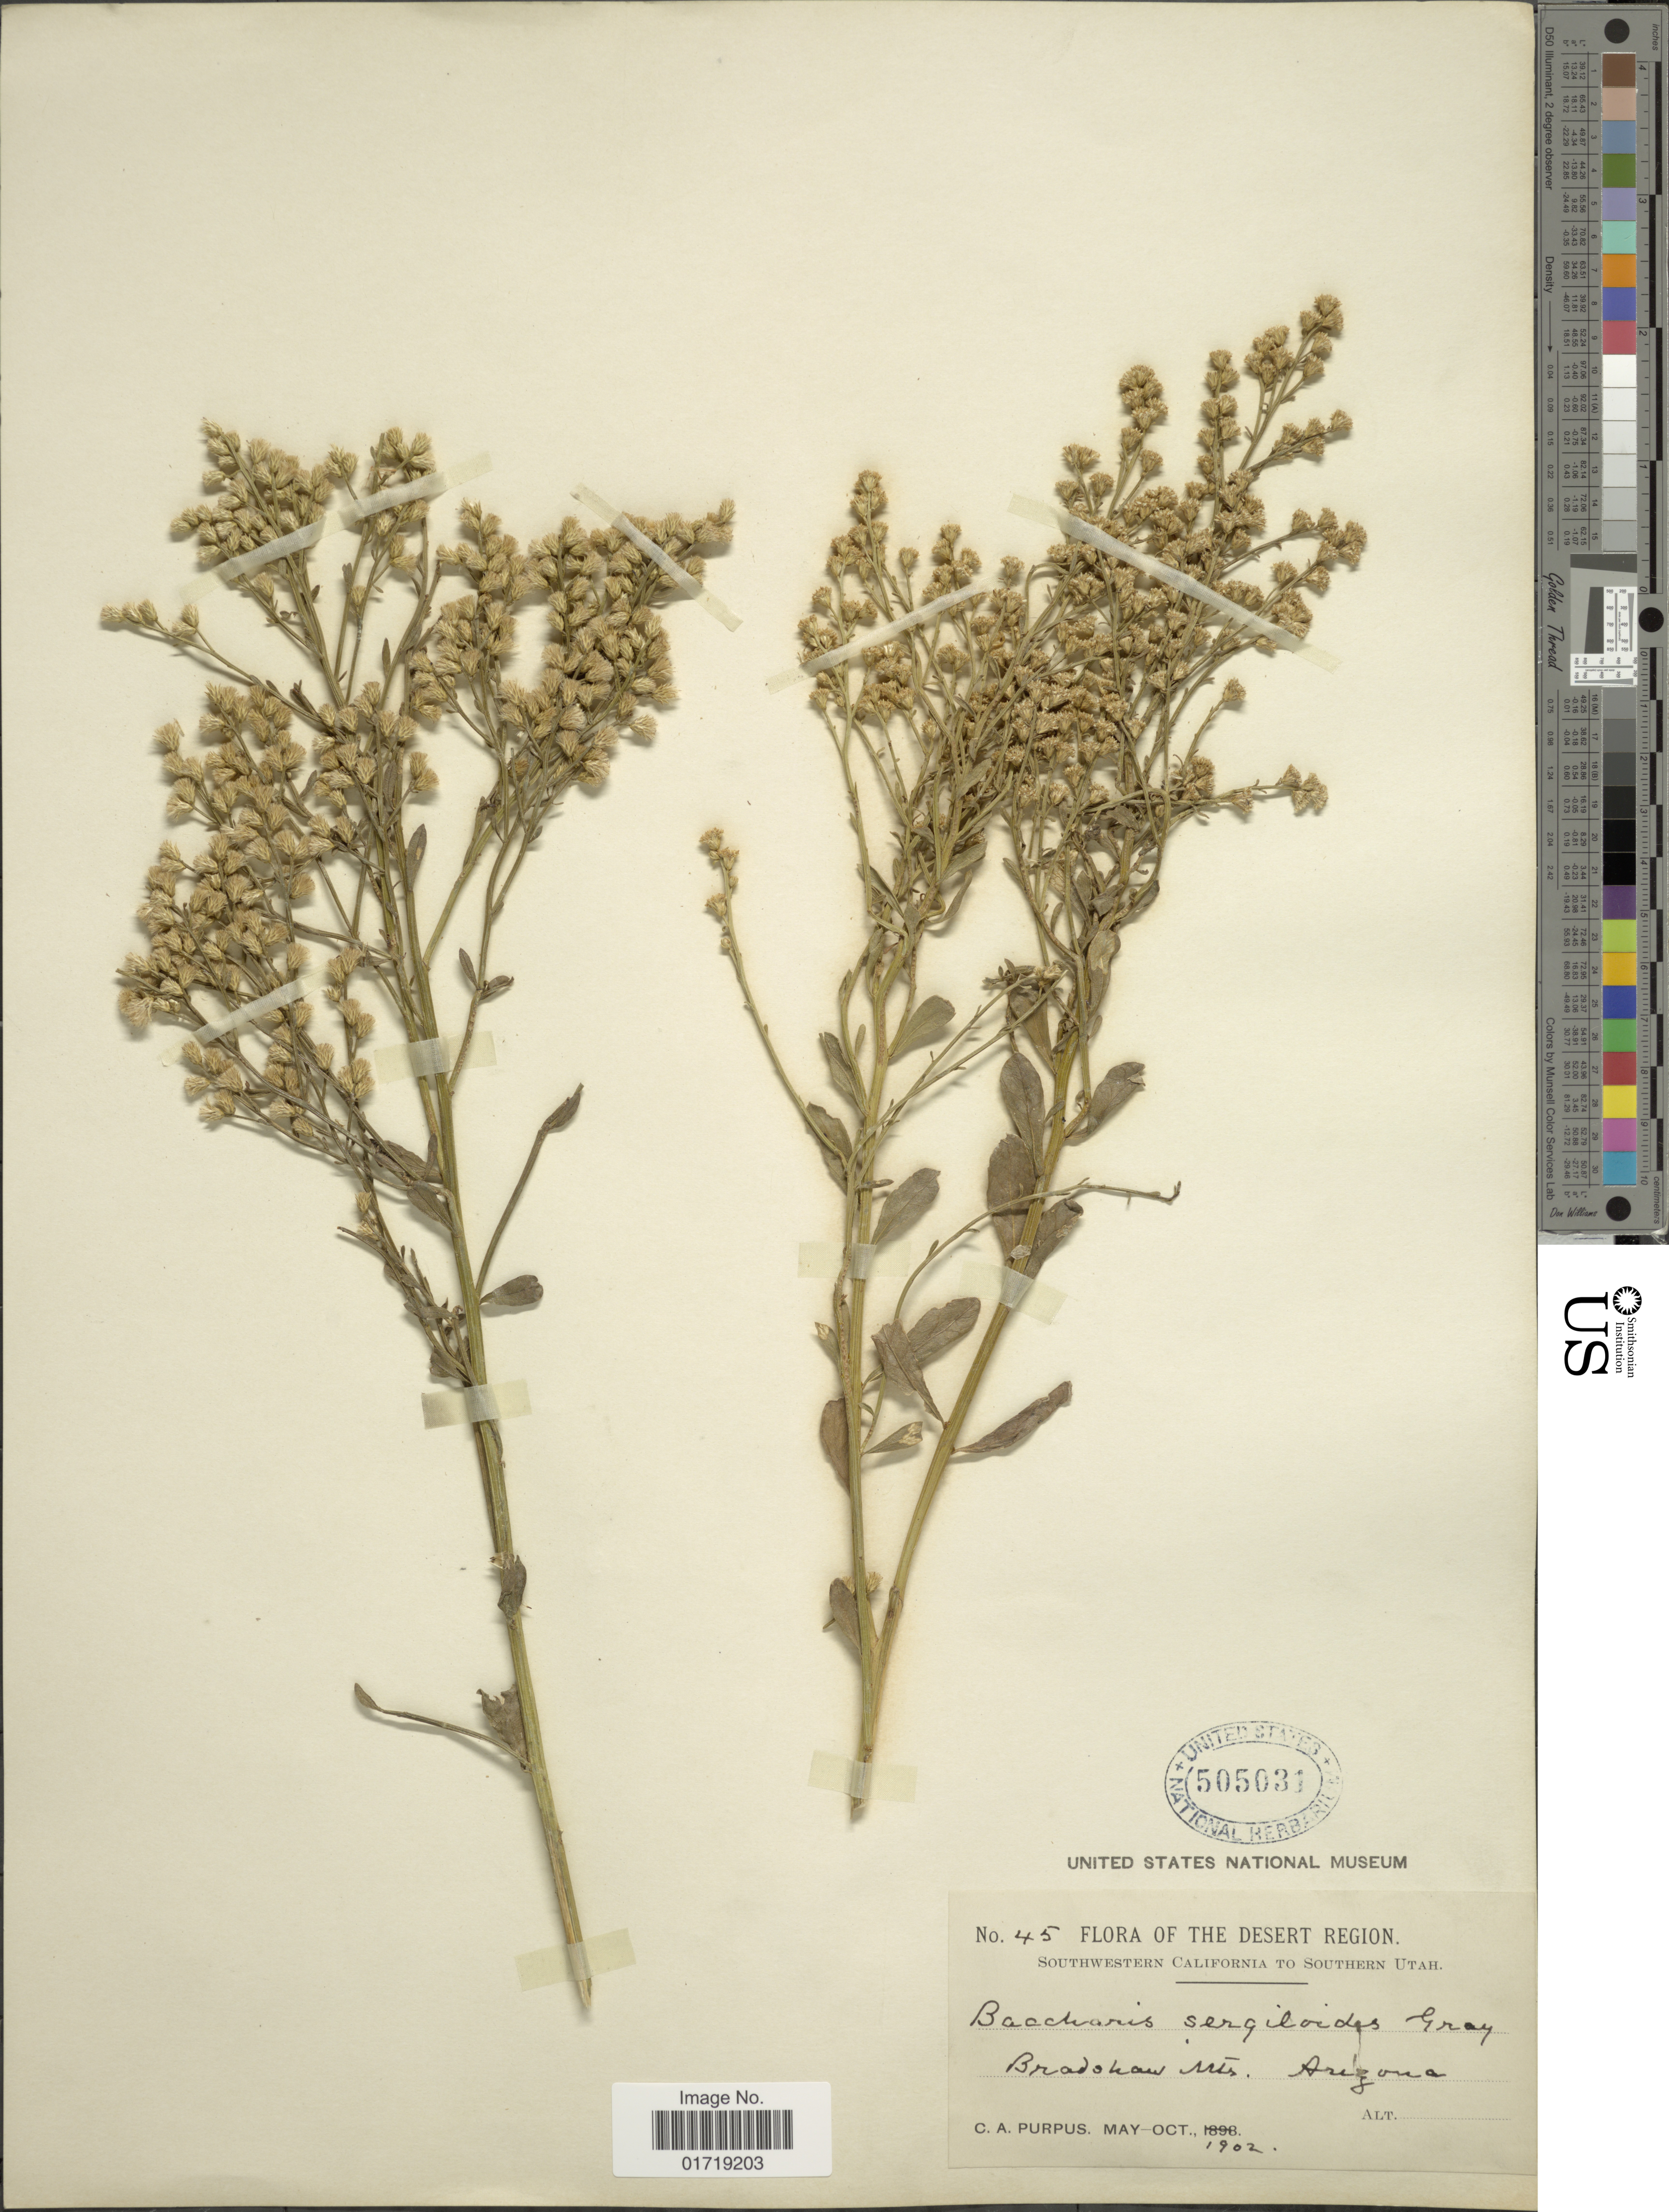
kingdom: Plantae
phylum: Tracheophyta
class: Magnoliopsida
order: Asterales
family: Asteraceae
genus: Baccharis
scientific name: Baccharis sergiloides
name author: A. Gray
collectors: C. A. Purpus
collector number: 45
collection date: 1902-05/1902-10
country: United States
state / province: Arizona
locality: Bradshaw Mts., Arizona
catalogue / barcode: US 505031